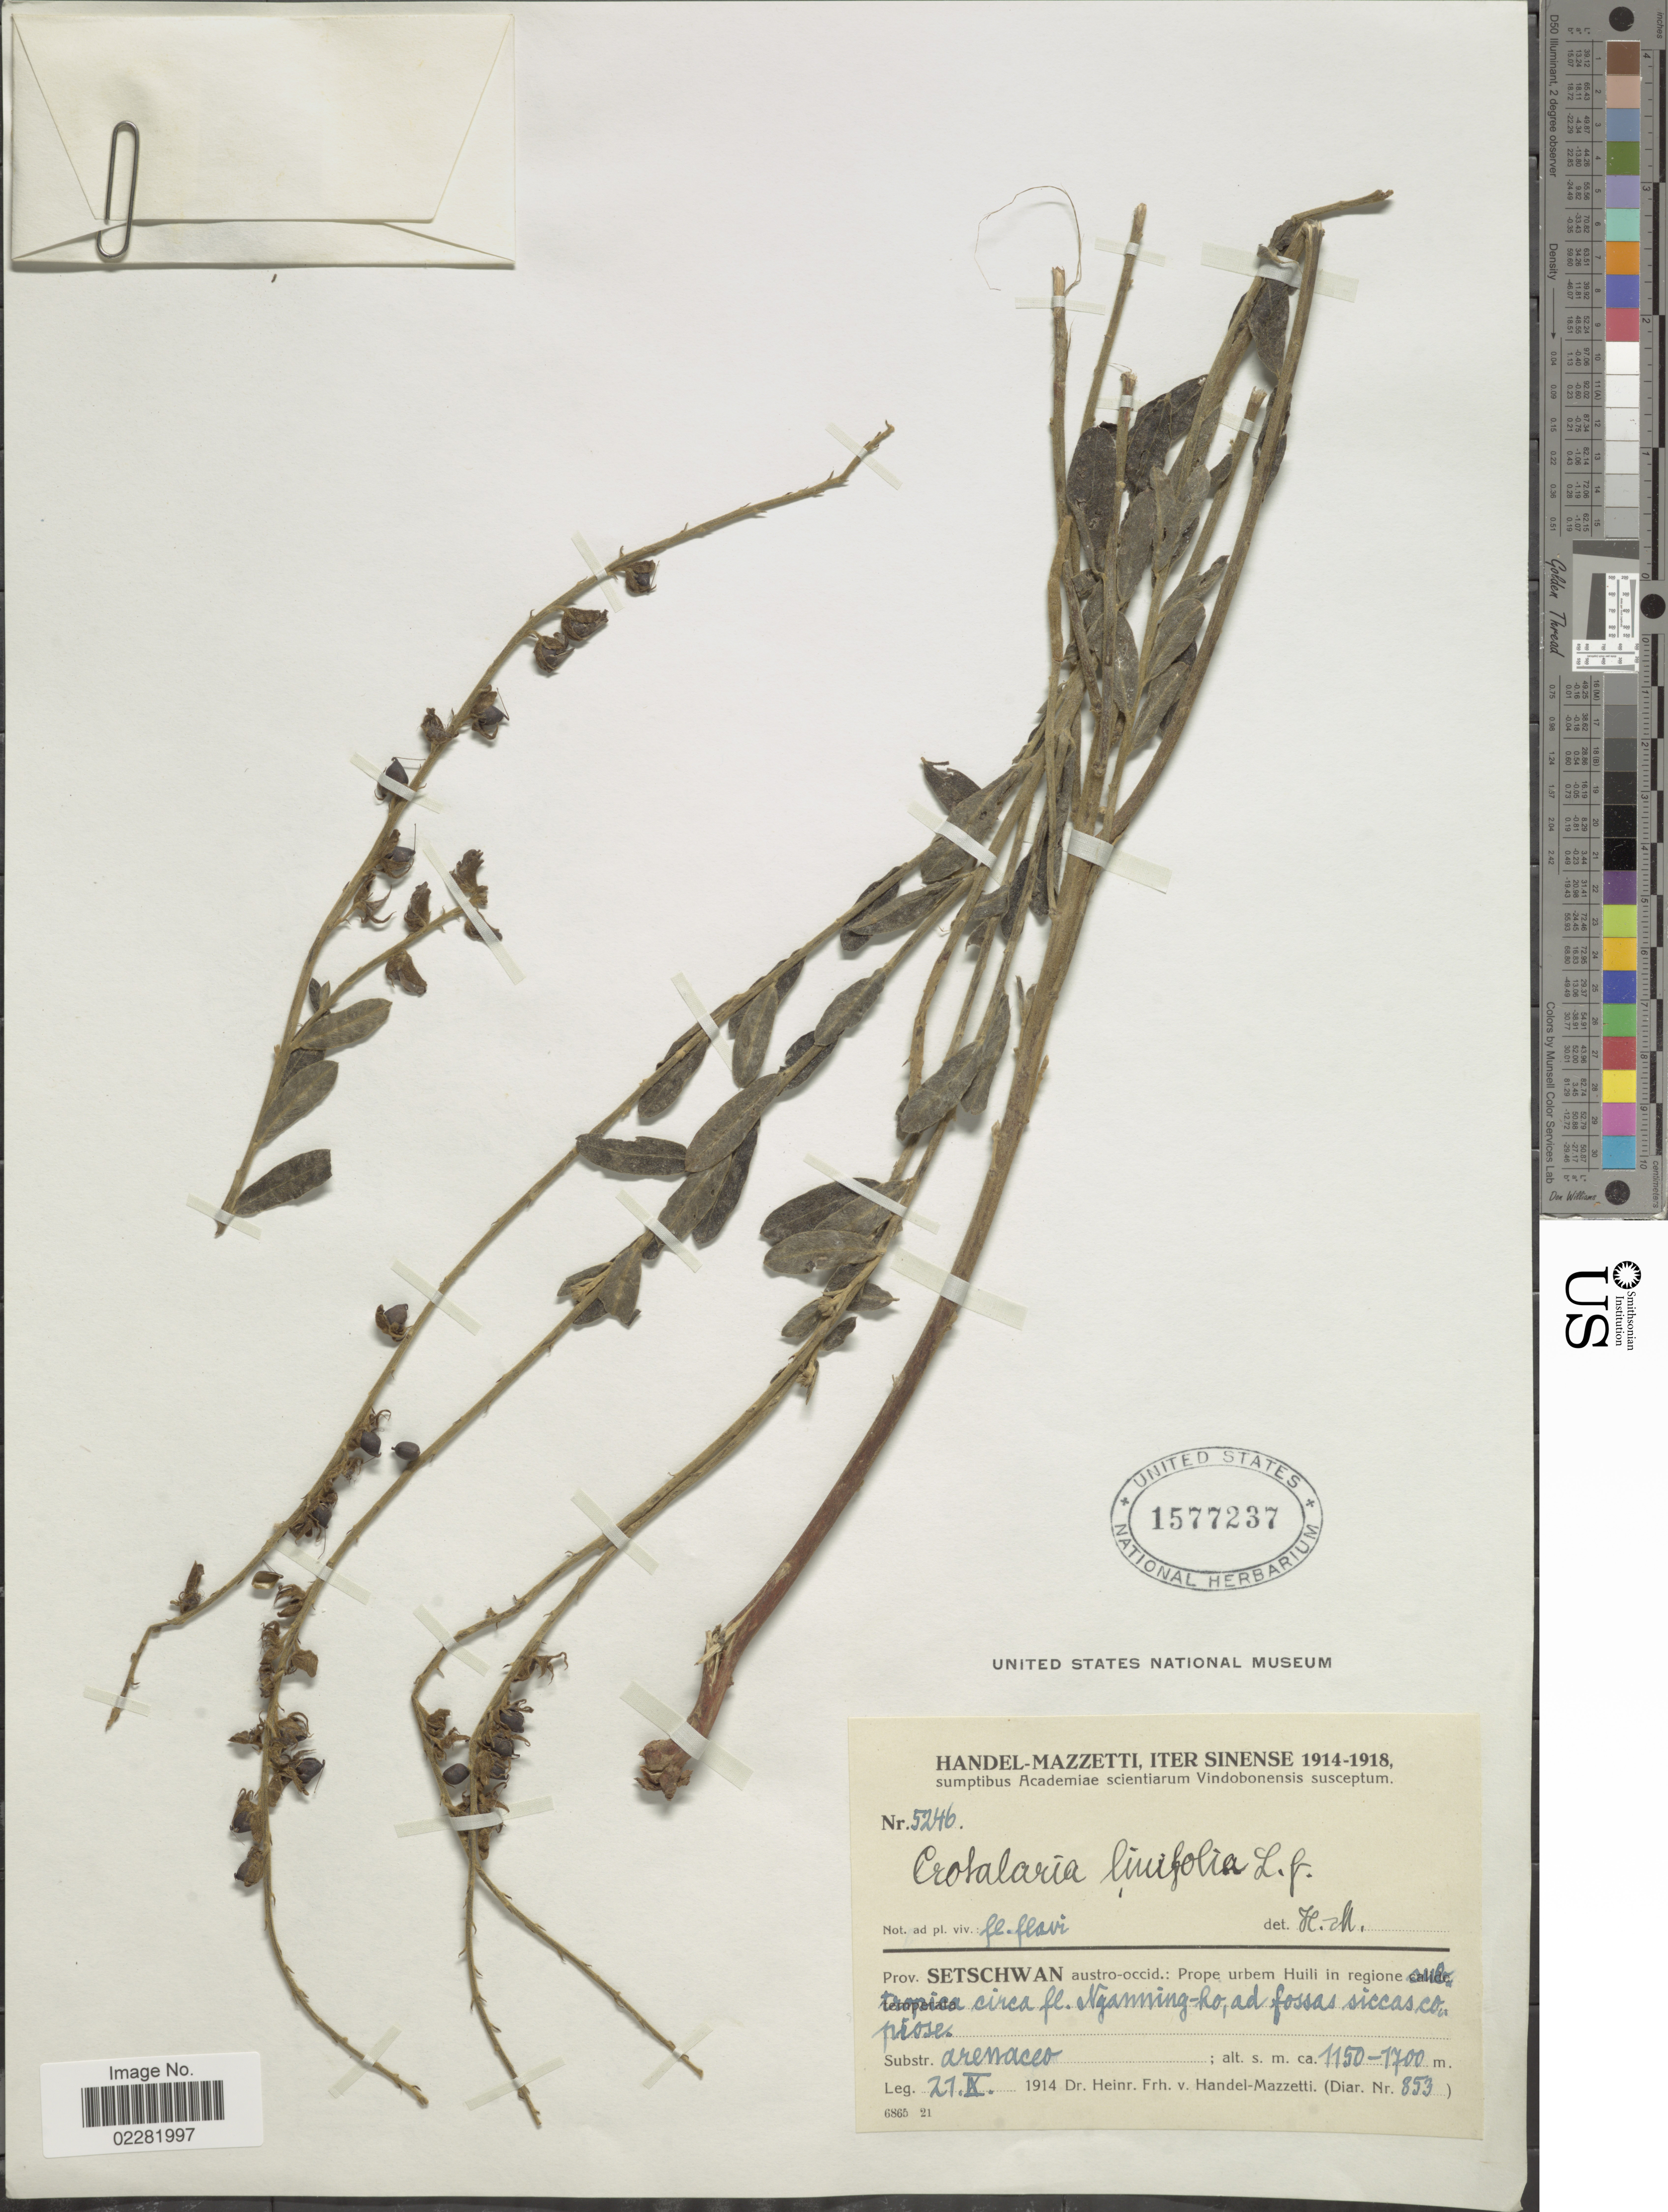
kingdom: Plantae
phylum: Tracheophyta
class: Magnoliopsida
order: Fabales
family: Fabaceae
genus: Crotalaria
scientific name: Crotalaria linifolia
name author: L. f.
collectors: H. Handel-Mazzetti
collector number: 853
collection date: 1914-09-21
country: China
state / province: Sichuan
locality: Prov. Setschwan austro-occid: Prope urbem Huili in regione. Sinense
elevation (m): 1150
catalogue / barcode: US 1577237